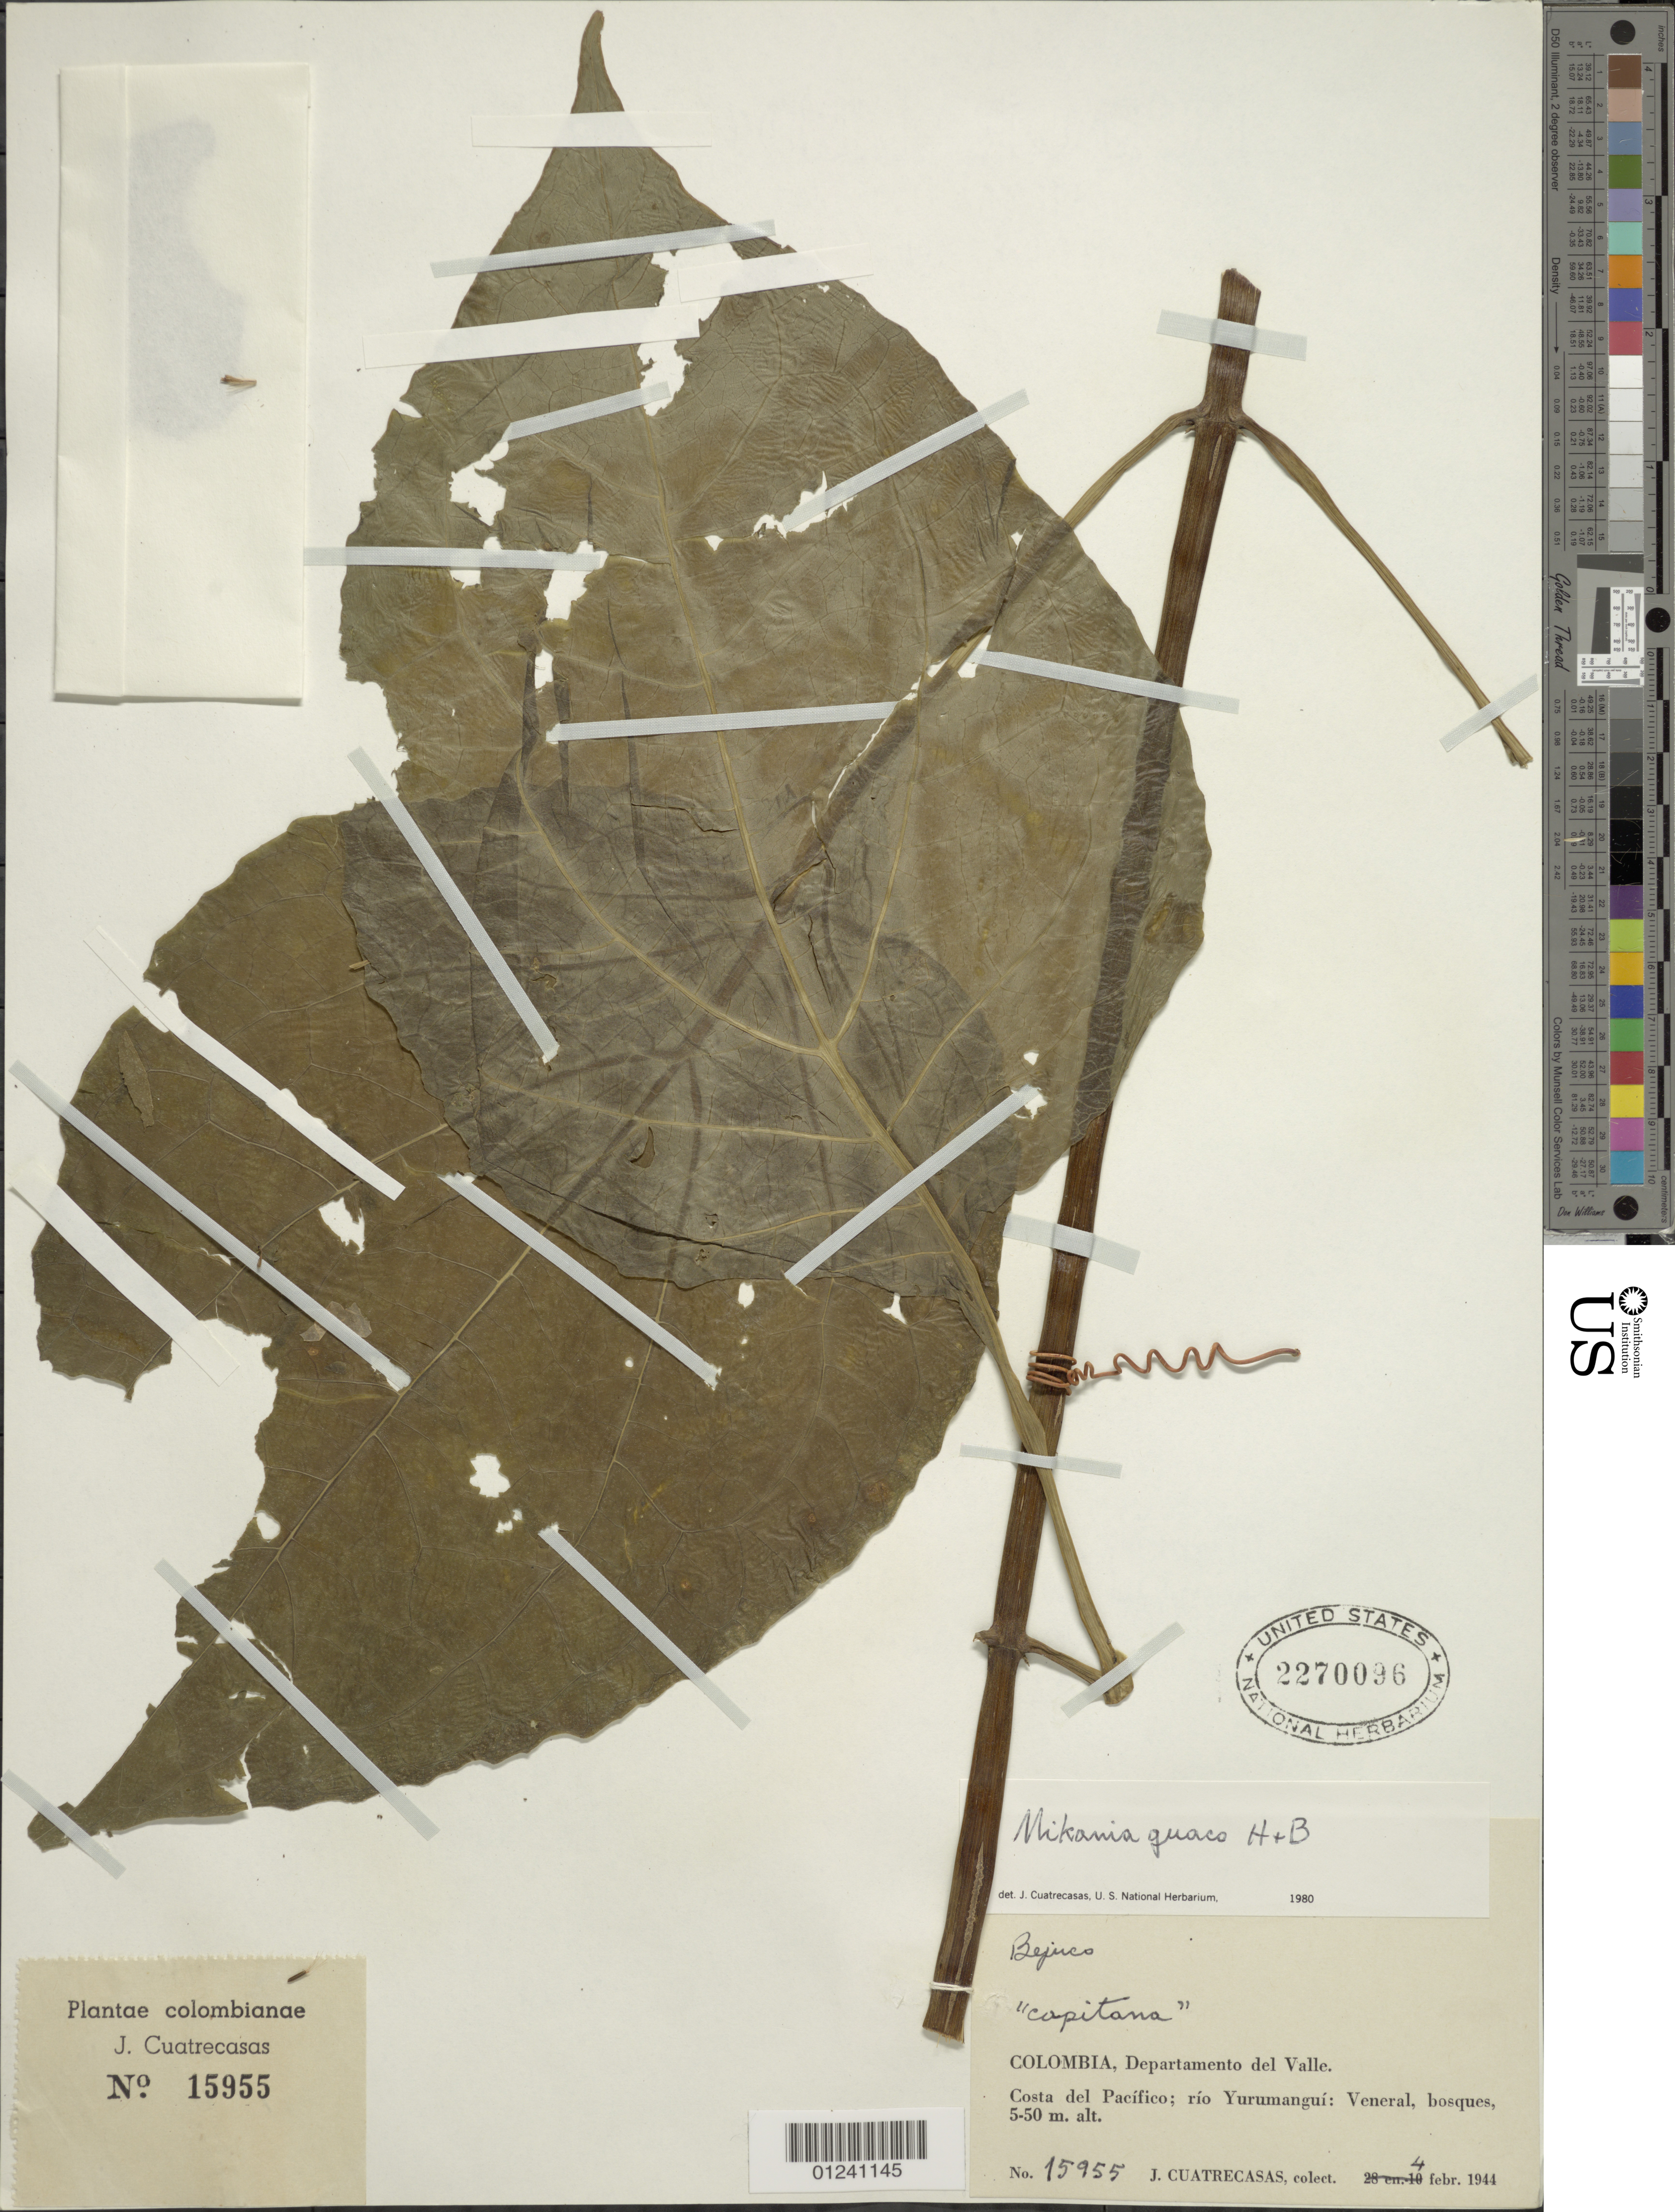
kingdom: Plantae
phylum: Tracheophyta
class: Magnoliopsida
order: Asterales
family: Asteraceae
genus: Mikania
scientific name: Mikania guaco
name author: Humb. & Bonpl.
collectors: J. Cuatrecasas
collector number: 15955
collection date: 1944-02-04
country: Colombia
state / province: Valle del Cauca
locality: Costa del Pacífico; río Yurumanguí: Veneral.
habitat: bosques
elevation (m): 5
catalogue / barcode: US 2270096